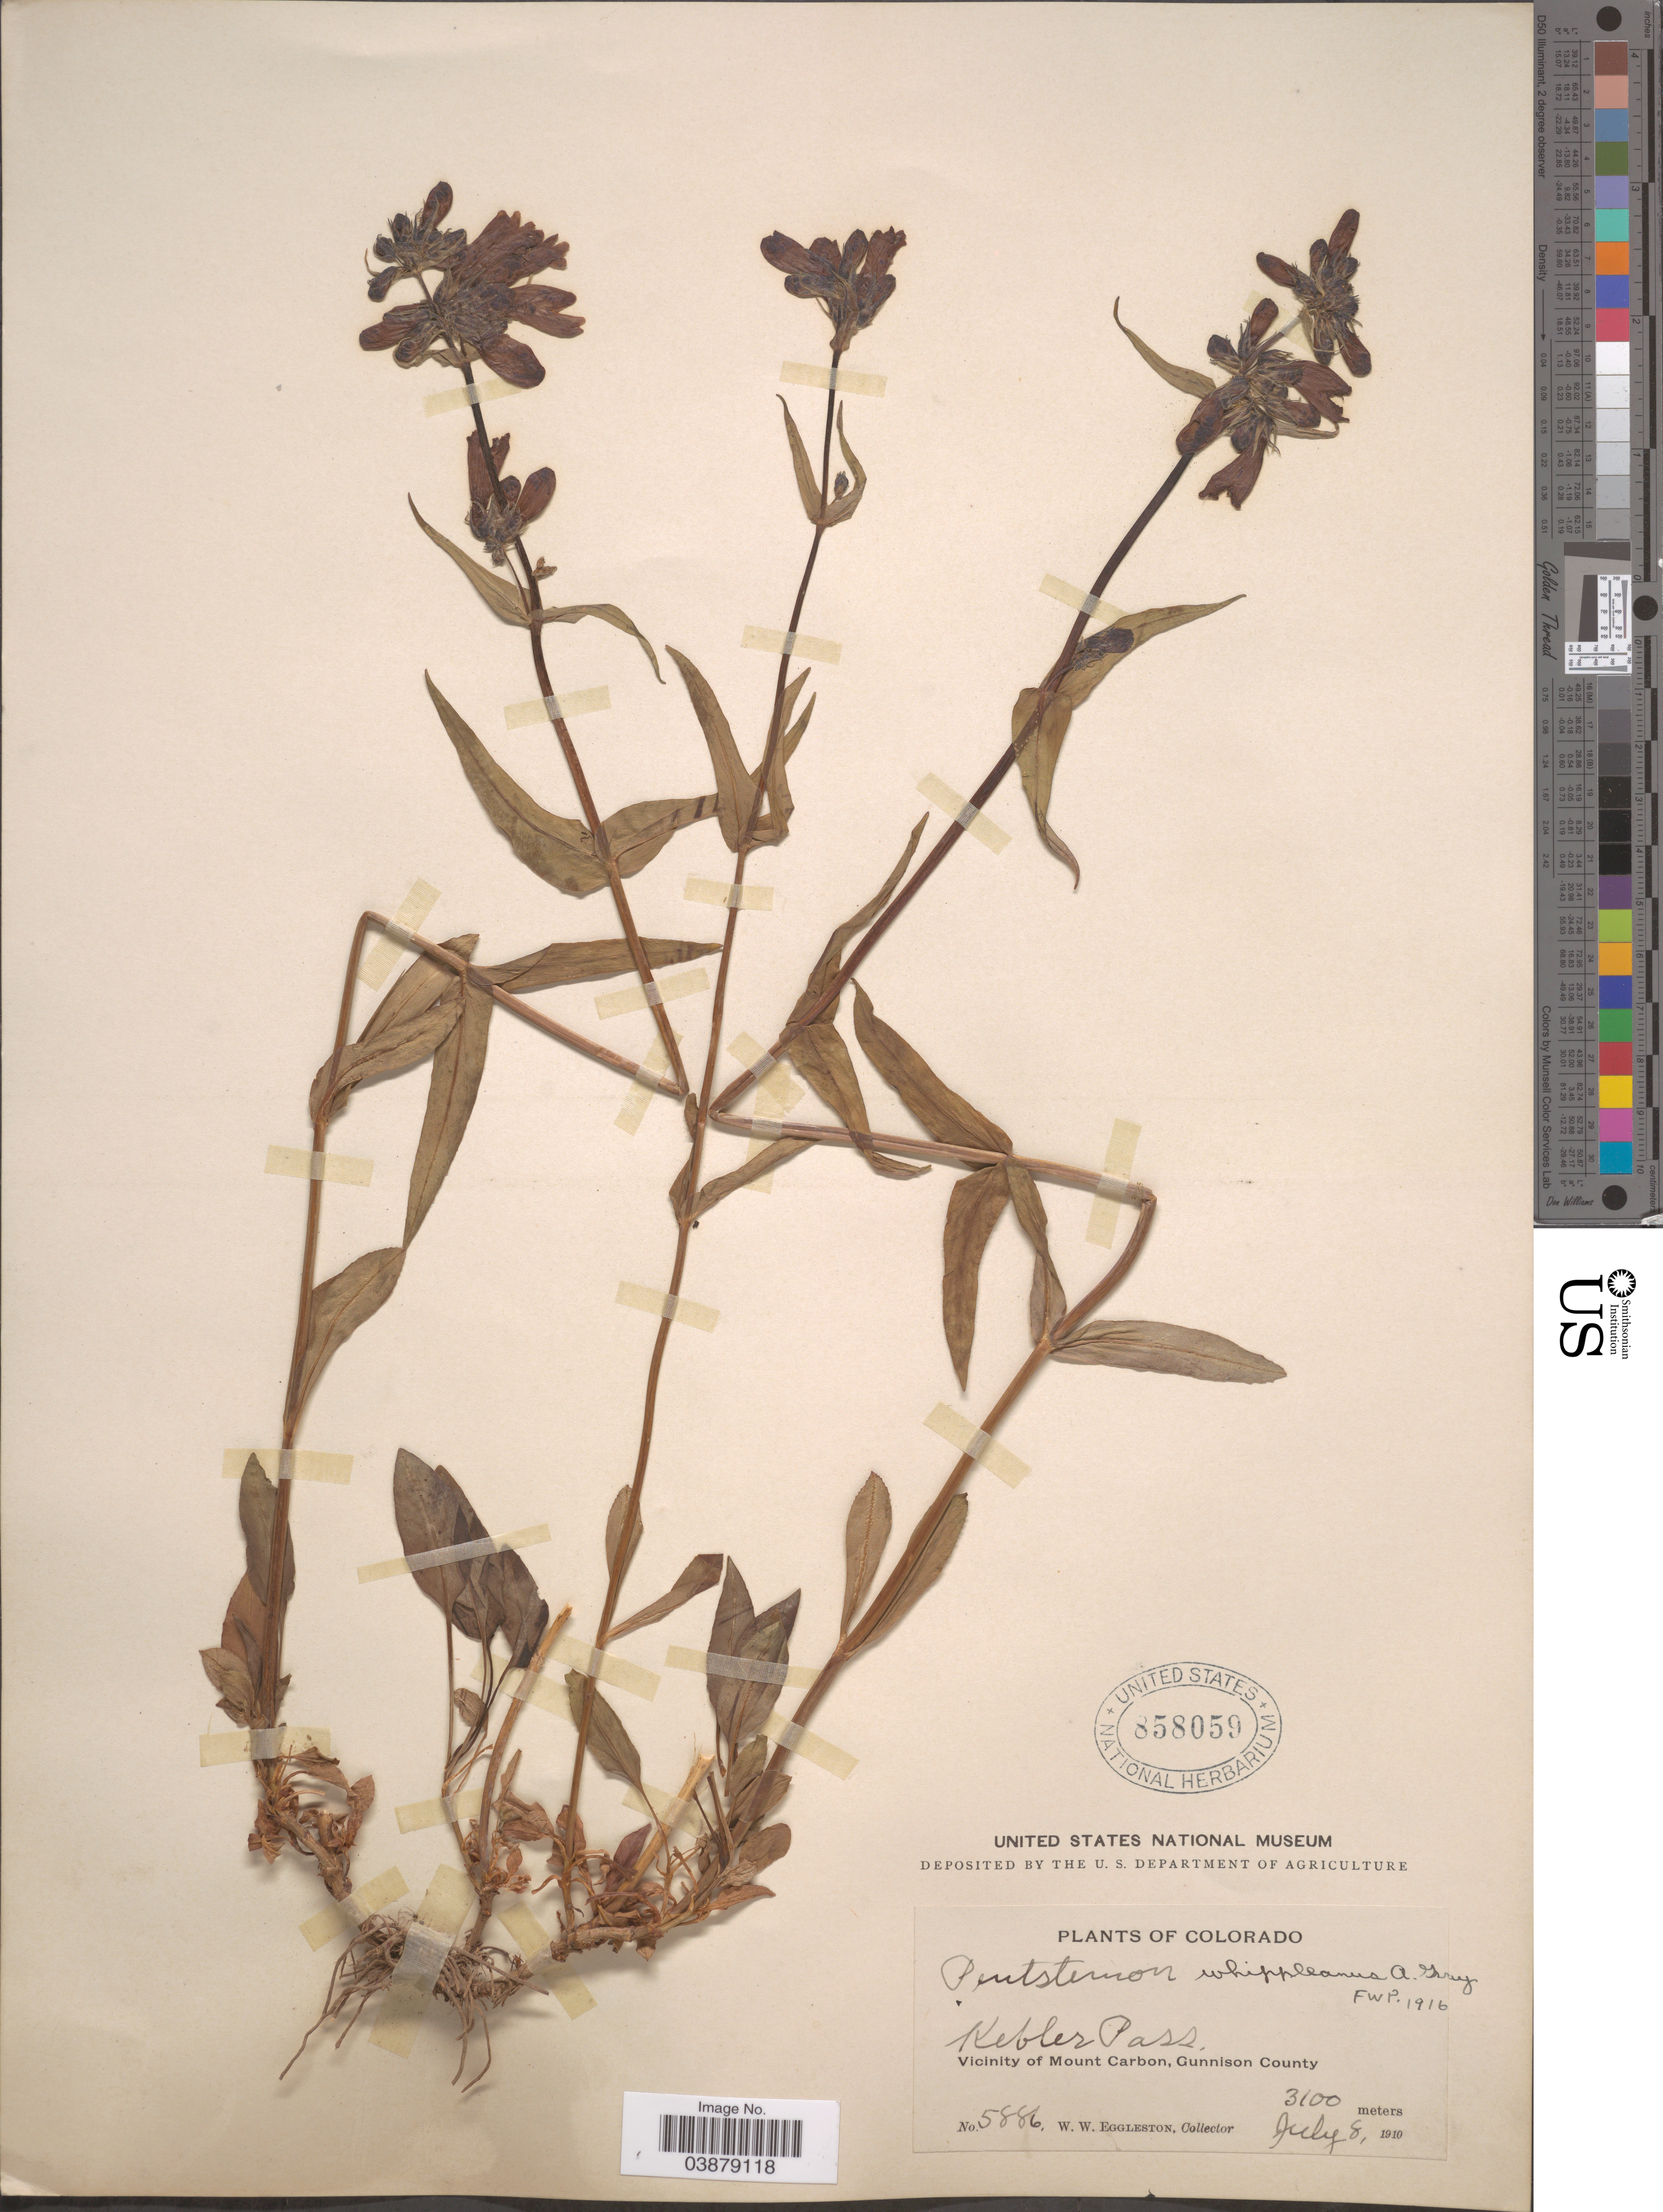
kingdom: Plantae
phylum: Tracheophyta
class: Magnoliopsida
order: Lamiales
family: Plantaginaceae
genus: Penstemon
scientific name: Penstemon whippleanus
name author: A. Gray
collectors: W. W. Eggleston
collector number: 5886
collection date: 1910-07-08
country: United States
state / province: Colorado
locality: Kebler Pass. Vicinity of Mount Carbon, Gunnison County.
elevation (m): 3100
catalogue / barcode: US 858059